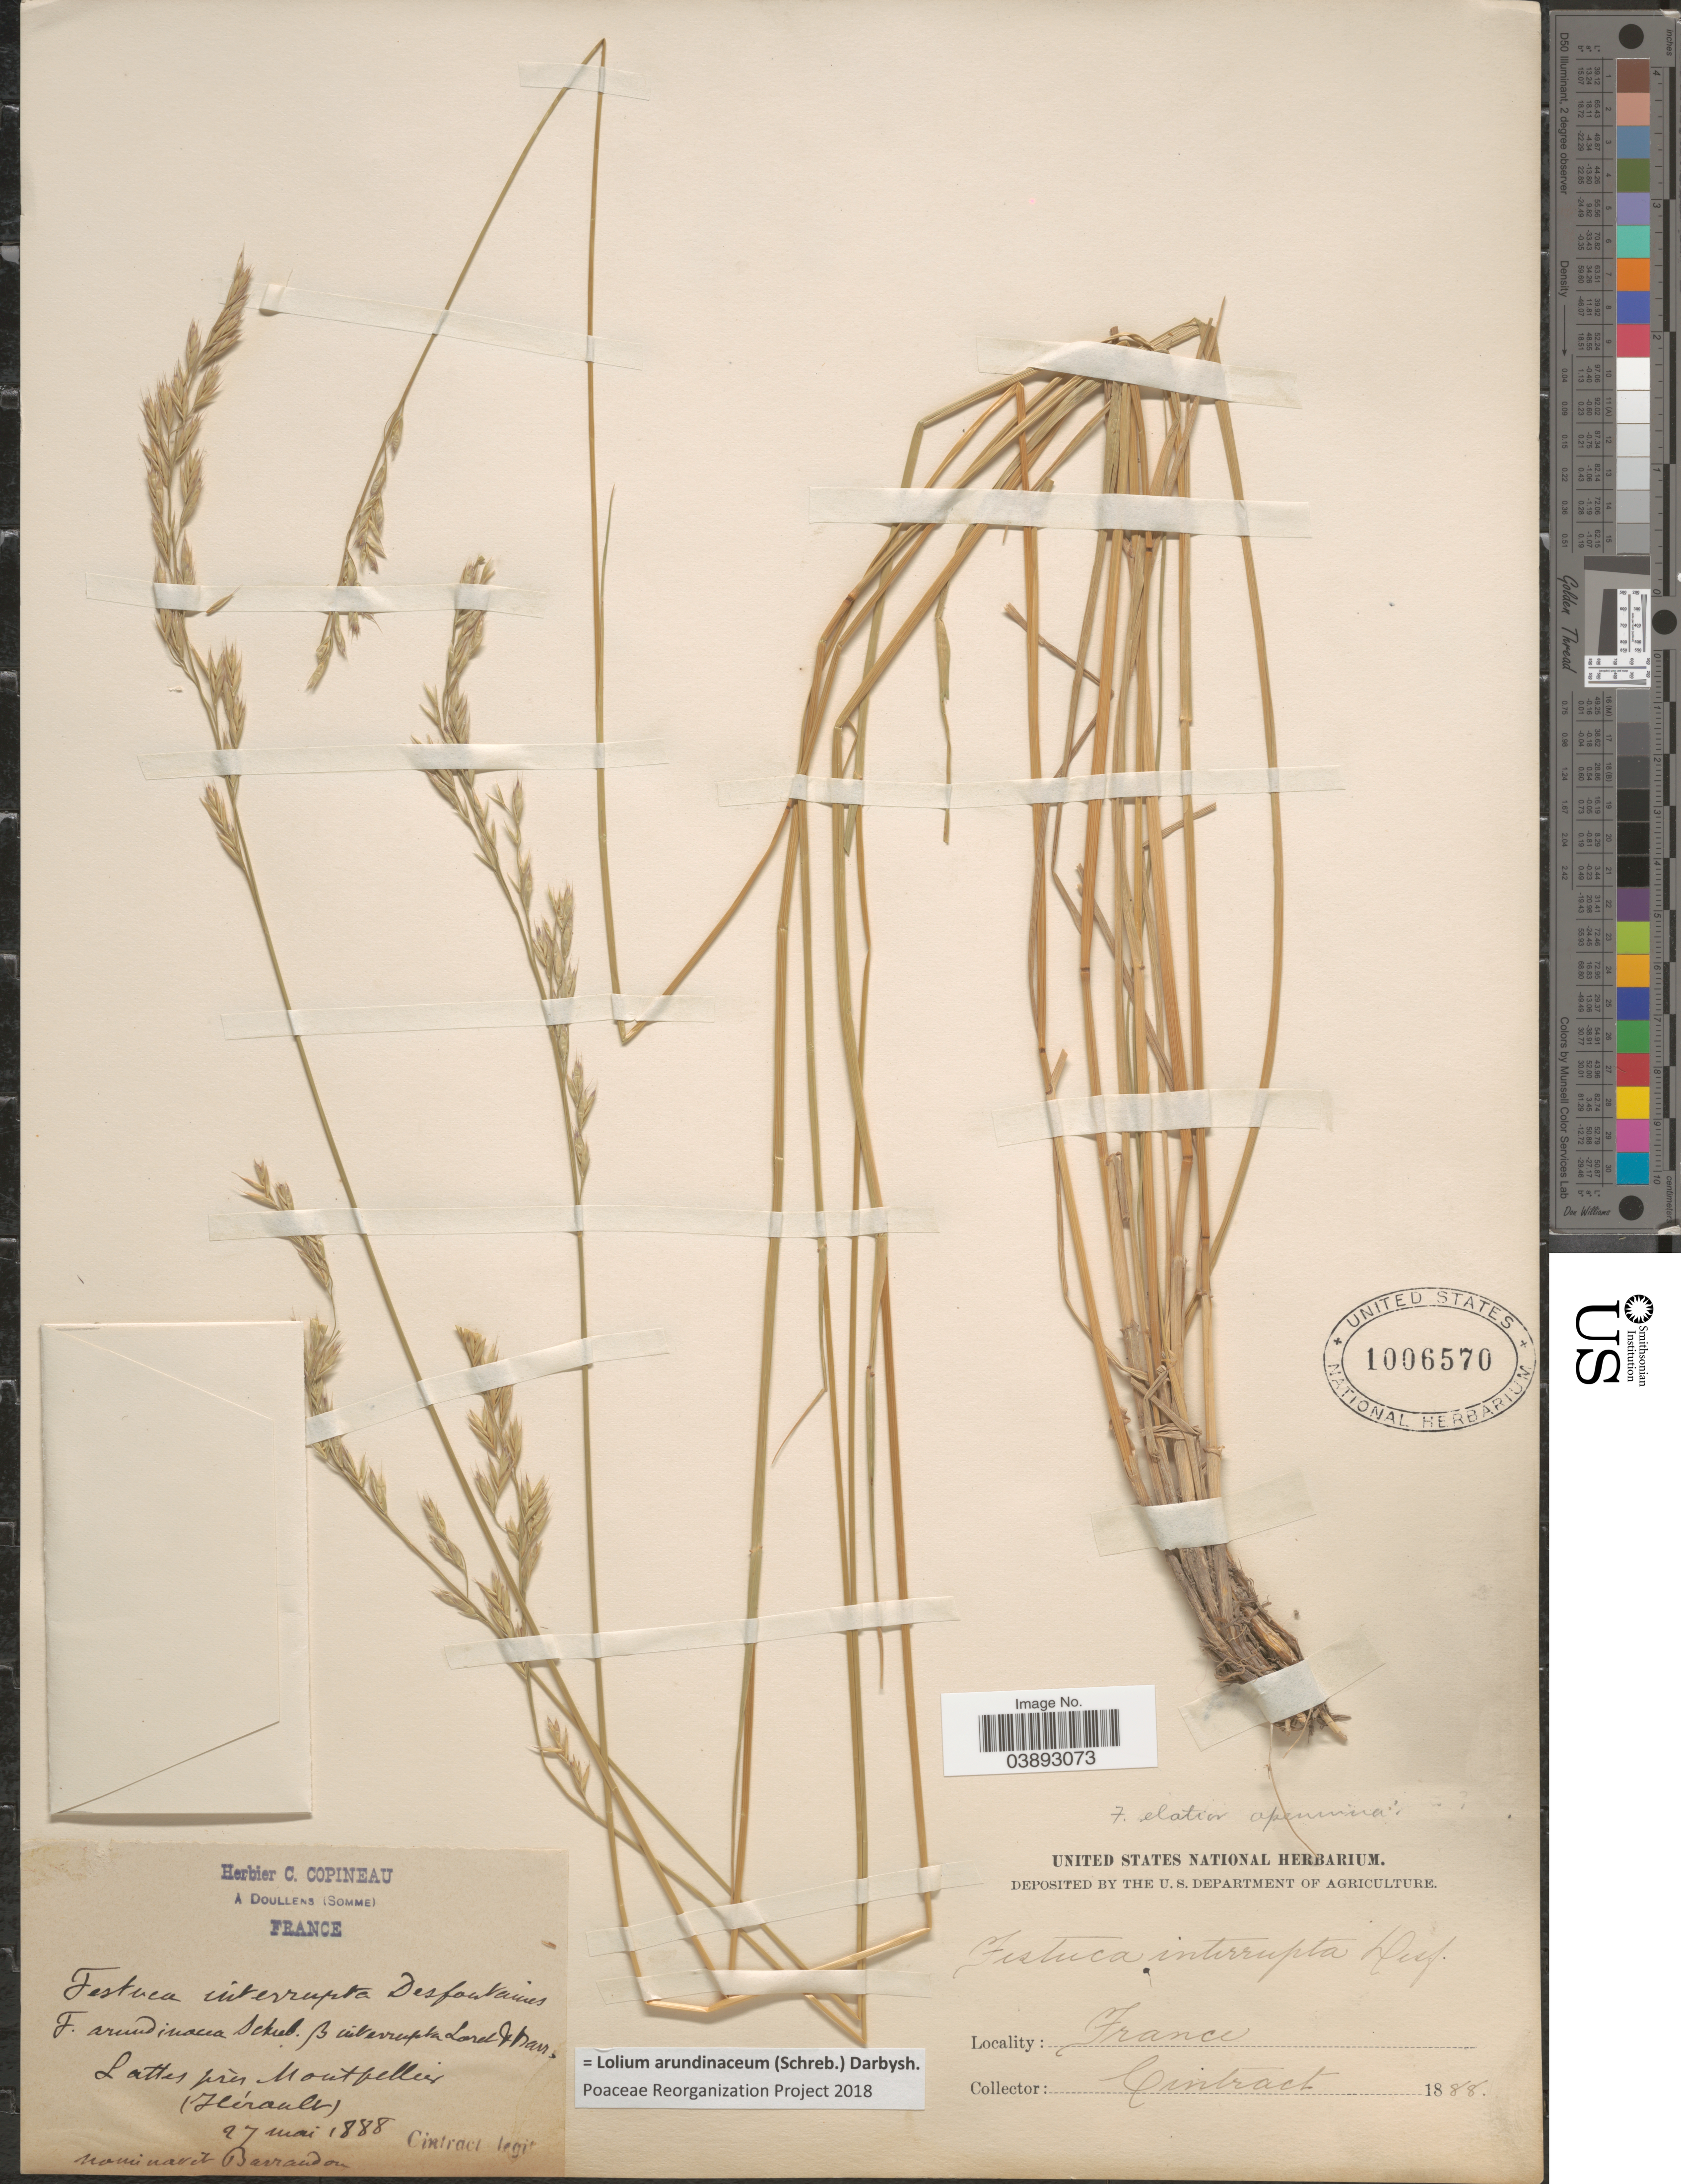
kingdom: Plantae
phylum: Tracheophyta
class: Liliopsida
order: Poales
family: Poaceae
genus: Lolium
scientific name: Lolium arundinaceum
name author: (Schreb.) Darbysh.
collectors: Cintract, --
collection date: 1888-05-27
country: France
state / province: Occitanie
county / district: Hérault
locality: Lattes près Montpellier (Hérault).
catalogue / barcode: US 1006570